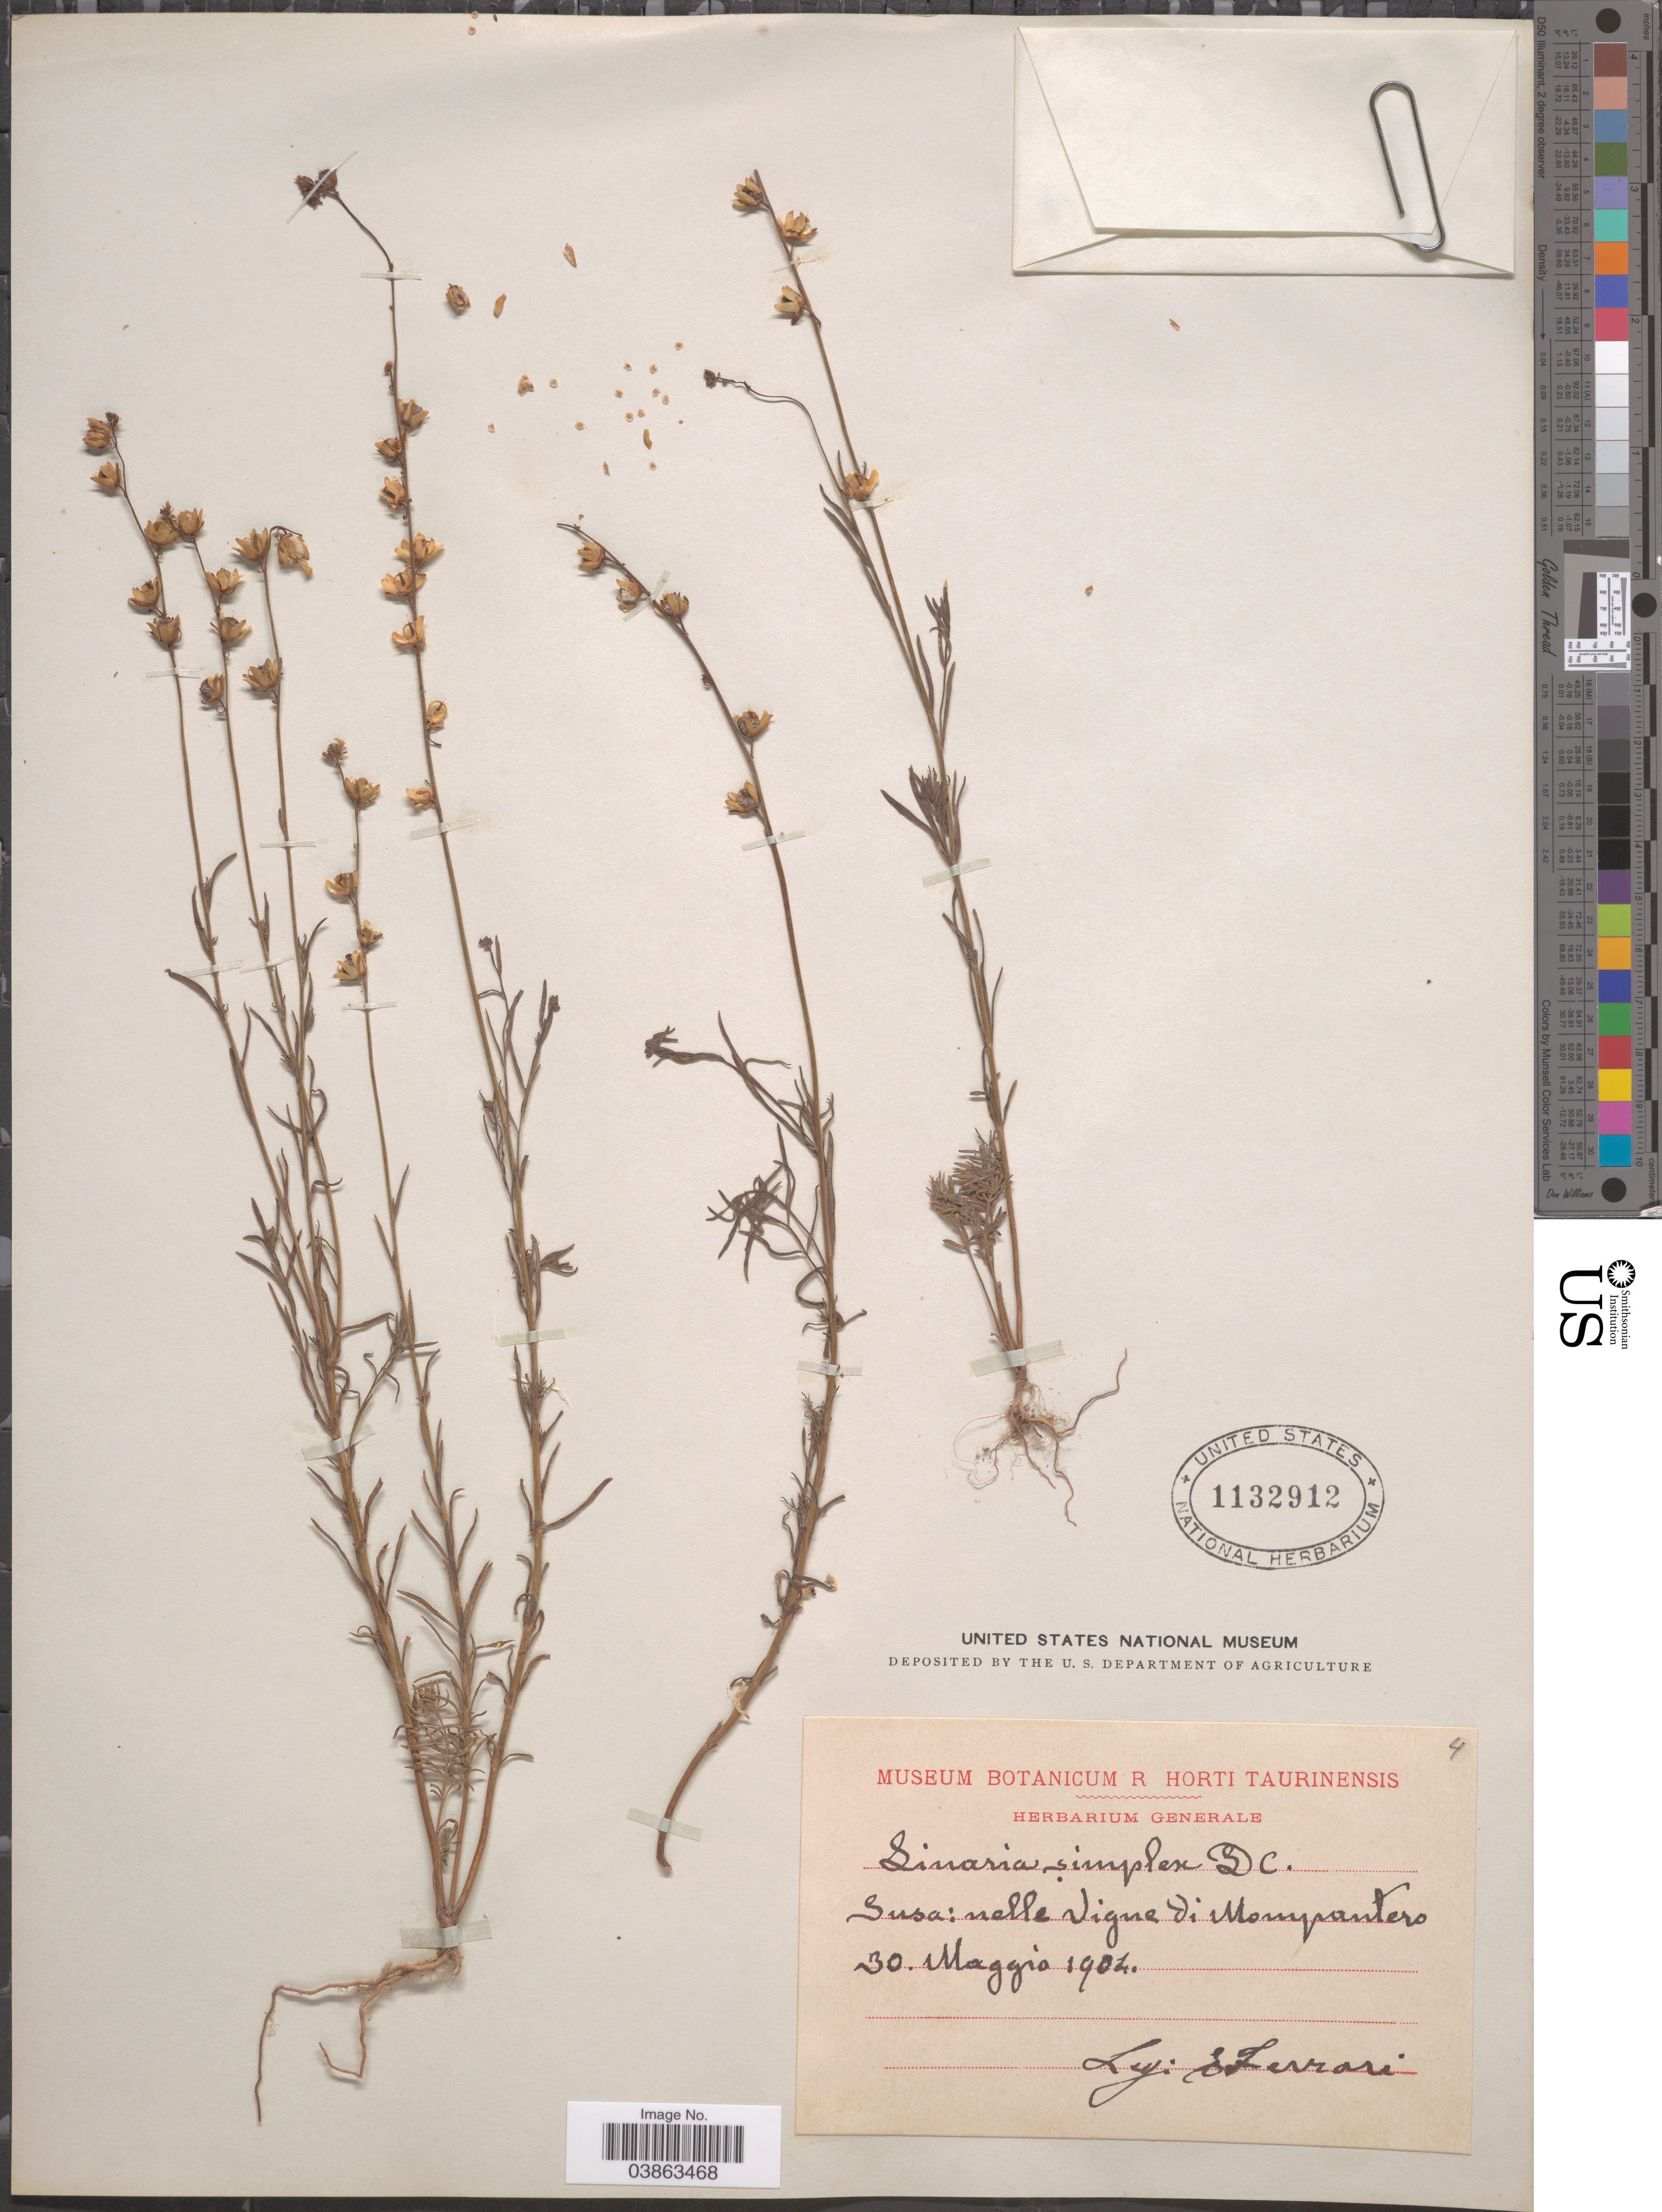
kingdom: Plantae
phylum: Tracheophyta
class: Magnoliopsida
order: Lamiales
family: Plantaginaceae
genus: Linaria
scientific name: Linaria simplex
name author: Desf.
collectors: E. Ferrari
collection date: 1904-05-30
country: Italy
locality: Susa: nelle Vigue di Mompantero.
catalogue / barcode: US 1132912